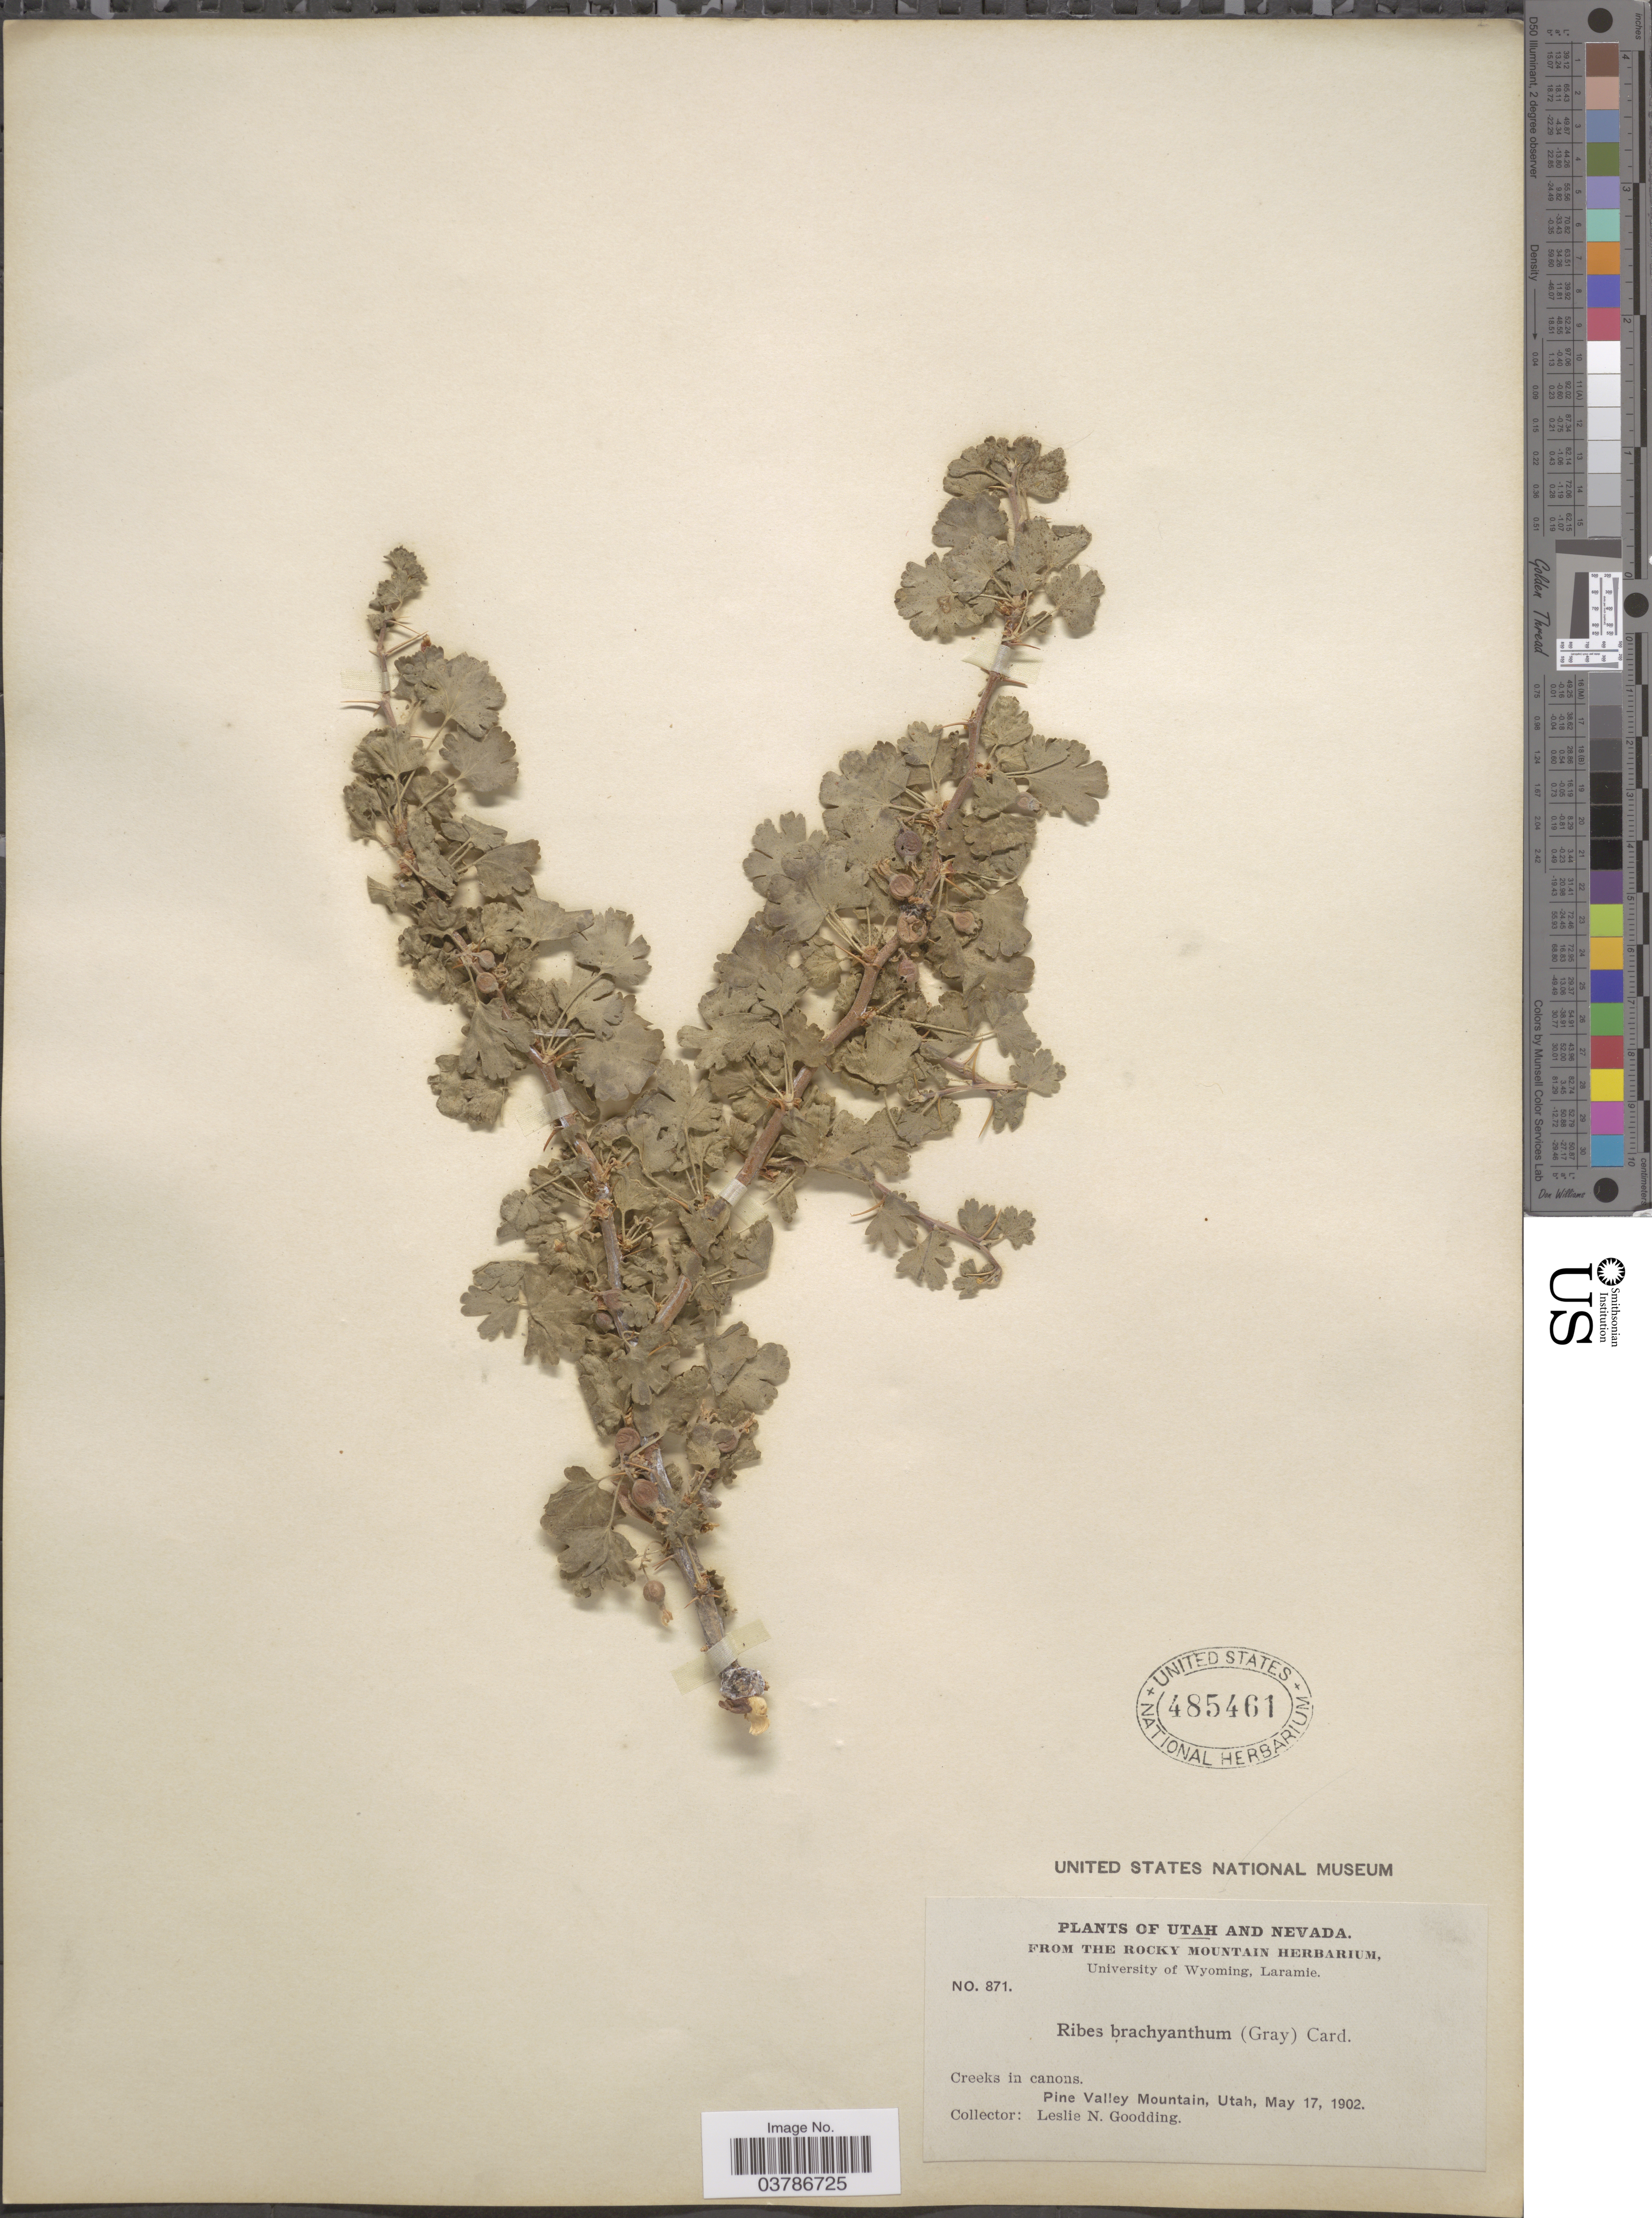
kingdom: Plantae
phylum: Tracheophyta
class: Magnoliopsida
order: Saxifragales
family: Grossulariaceae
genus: Ribes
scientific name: Ribes velutinum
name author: Greene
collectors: L. N. Goodding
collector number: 871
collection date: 1902-05-17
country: United States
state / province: Utah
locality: Creeks in canons. Pine Valley Mountain.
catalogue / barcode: US 485461